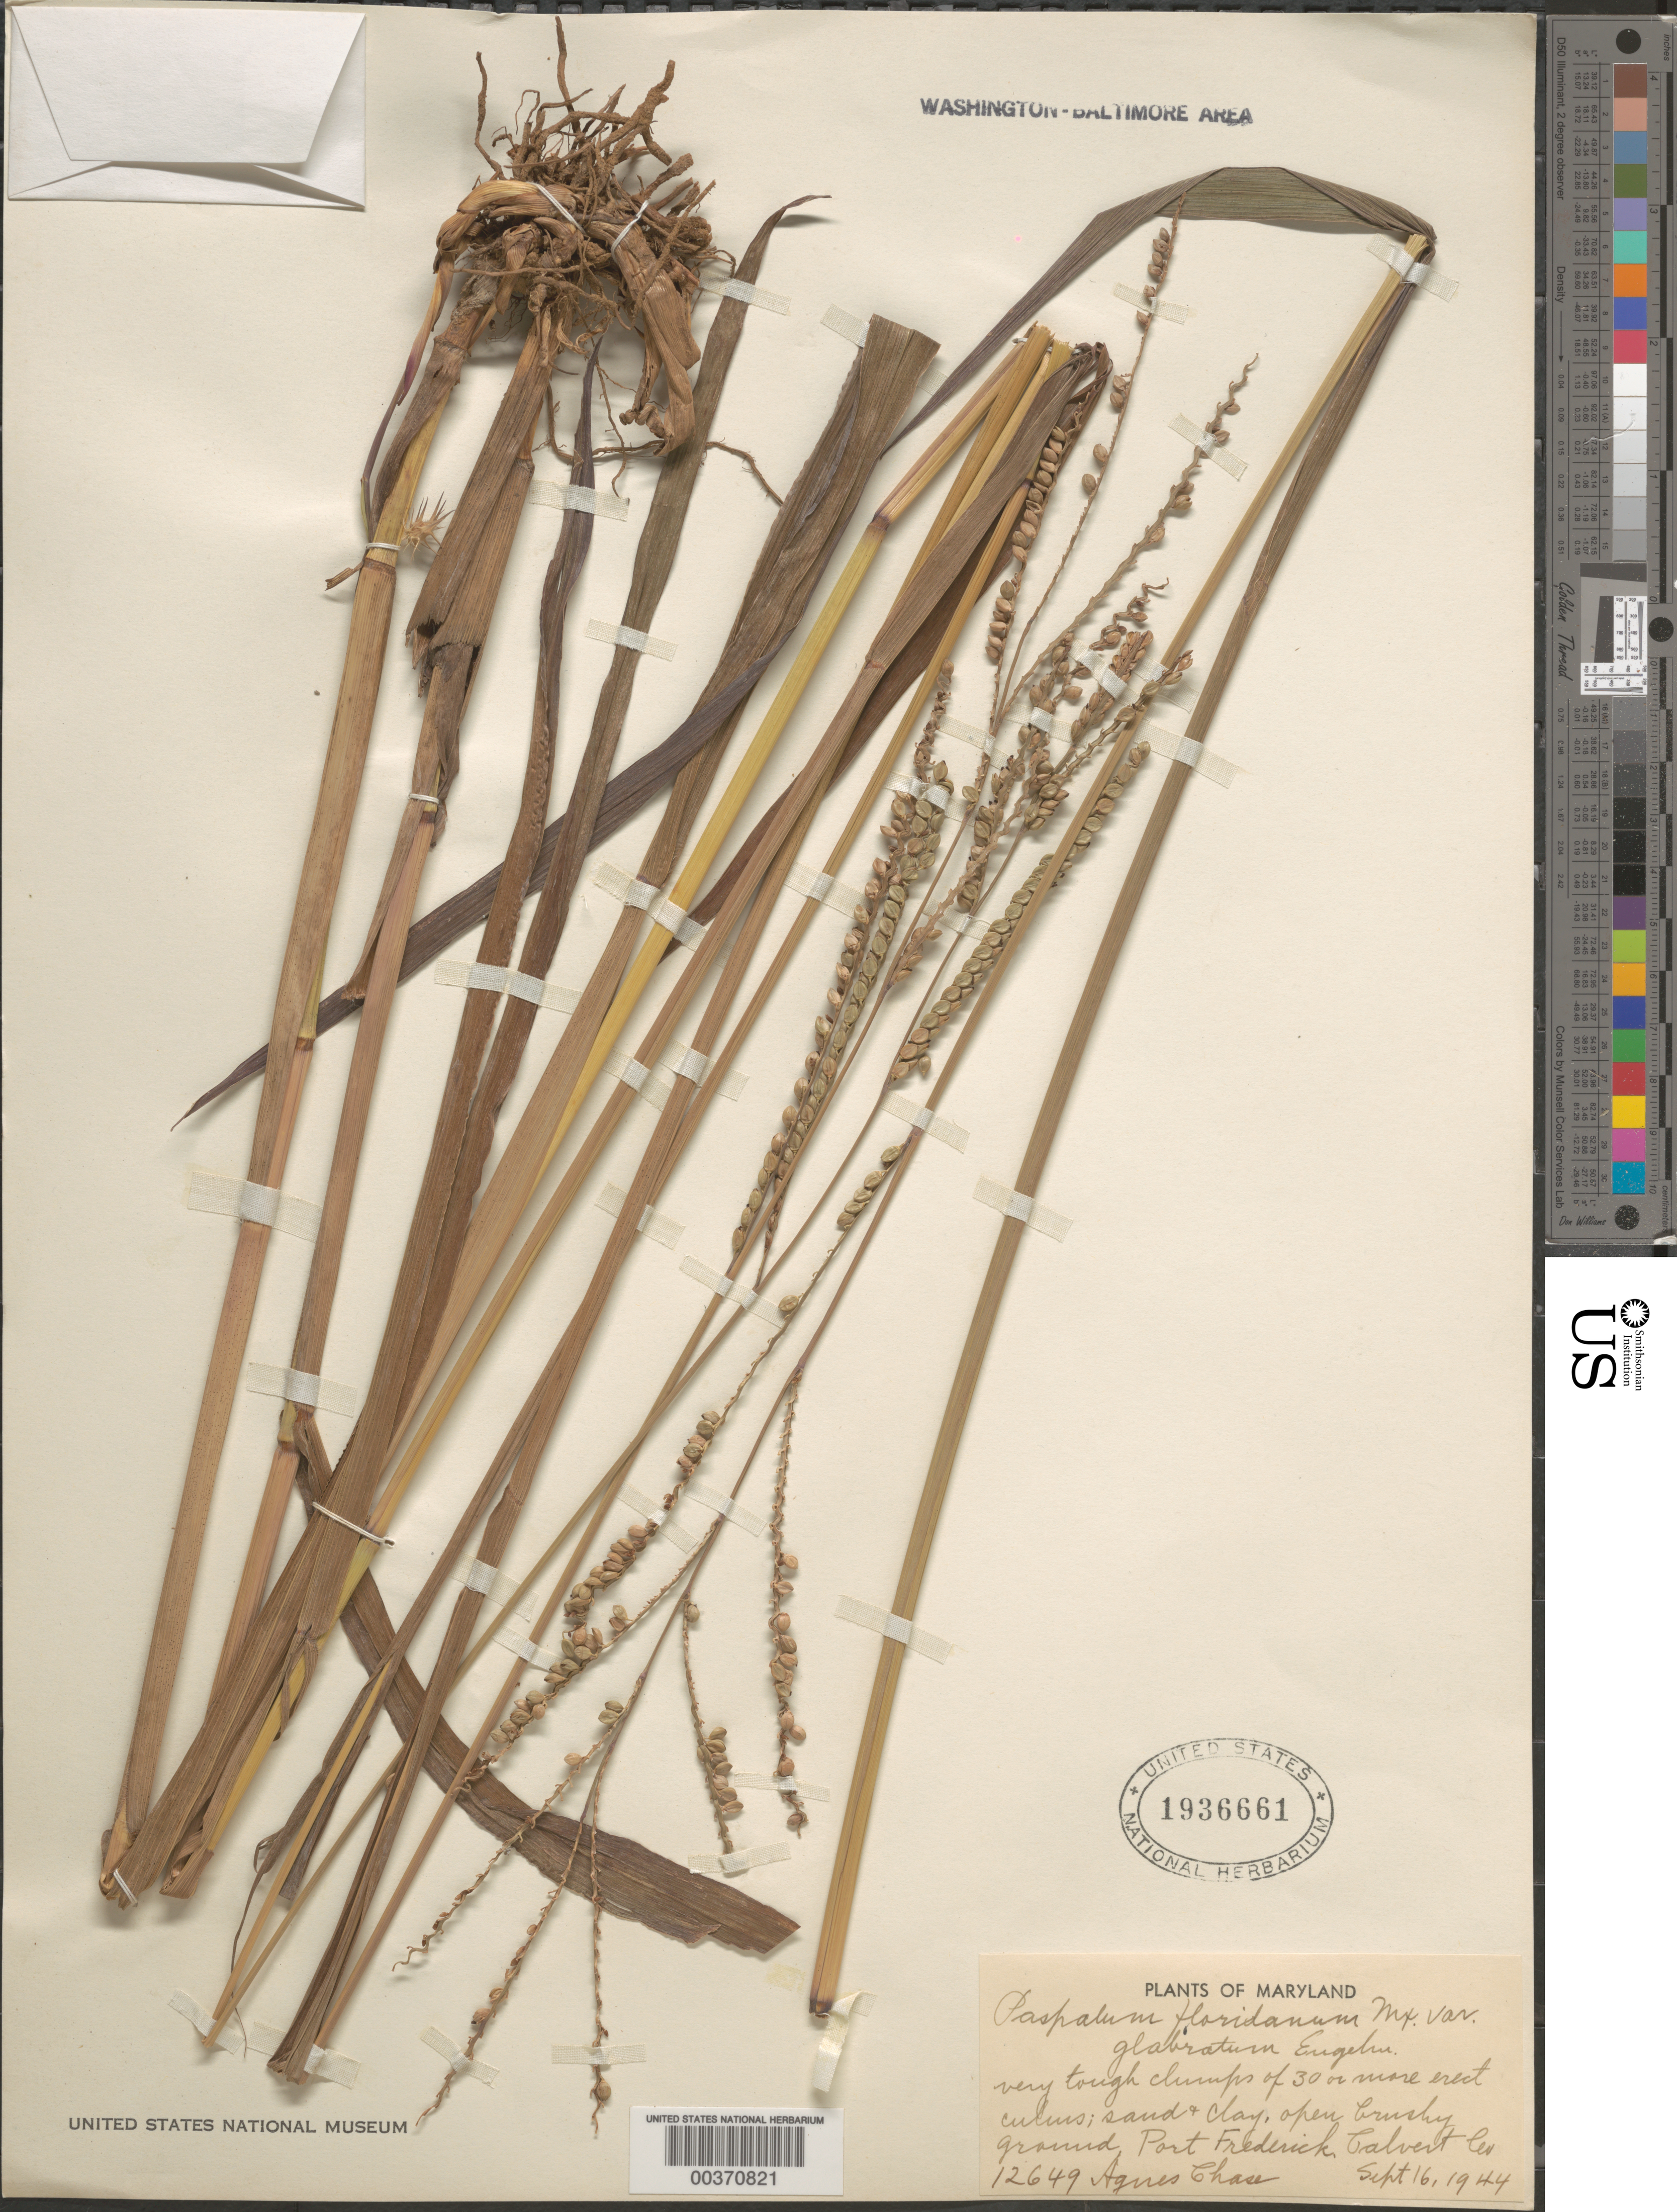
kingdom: Plantae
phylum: Tracheophyta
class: Liliopsida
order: Poales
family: Poaceae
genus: Paspalum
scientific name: Paspalum floridanum var. glabratum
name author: Engelm. ex Vasey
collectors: A. Chase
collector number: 12649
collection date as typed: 16 Sep 1944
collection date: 1944-09-16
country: United States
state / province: Maryland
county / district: Calvert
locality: Port Frederick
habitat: Sand and clay open brushy ground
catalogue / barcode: US 1936661